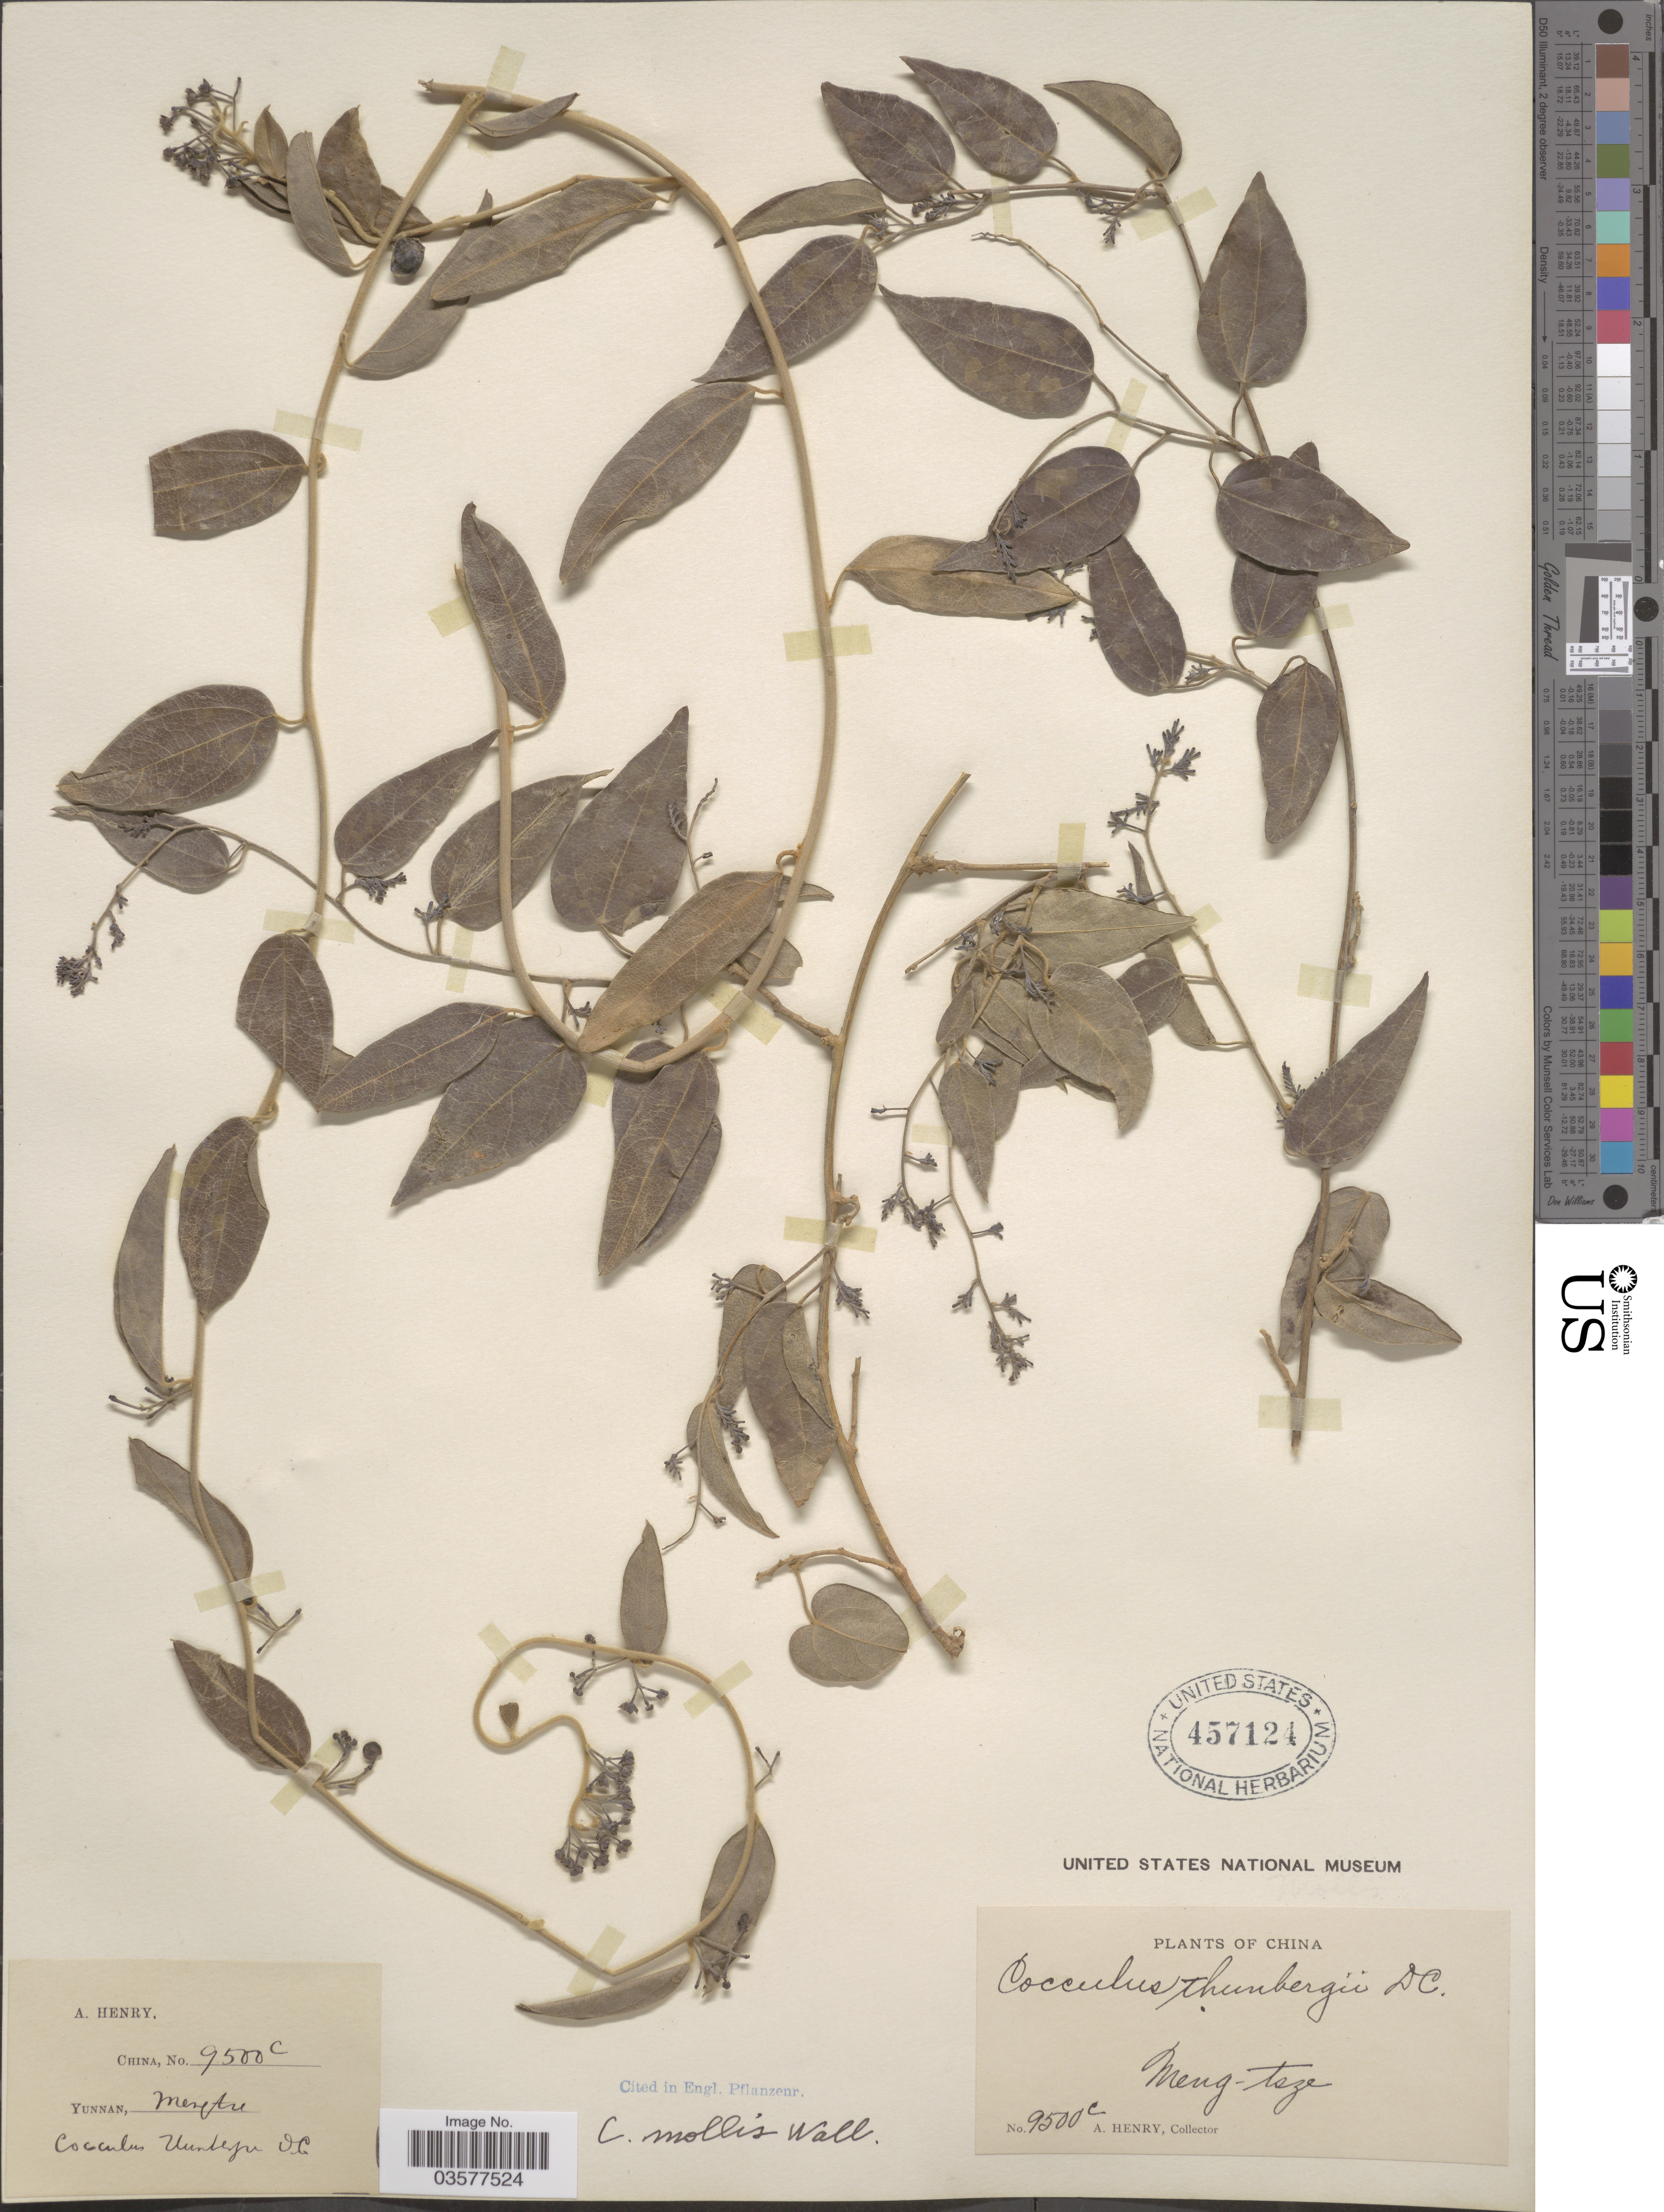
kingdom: Plantae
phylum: Tracheophyta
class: Magnoliopsida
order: Ranunculales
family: Menispermaceae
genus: Cocculus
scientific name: Cocculus orbiculatus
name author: (L.) DC.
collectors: A. Henry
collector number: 9500 C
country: China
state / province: Yunnan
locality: Meng-tsze.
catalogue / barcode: US 457124